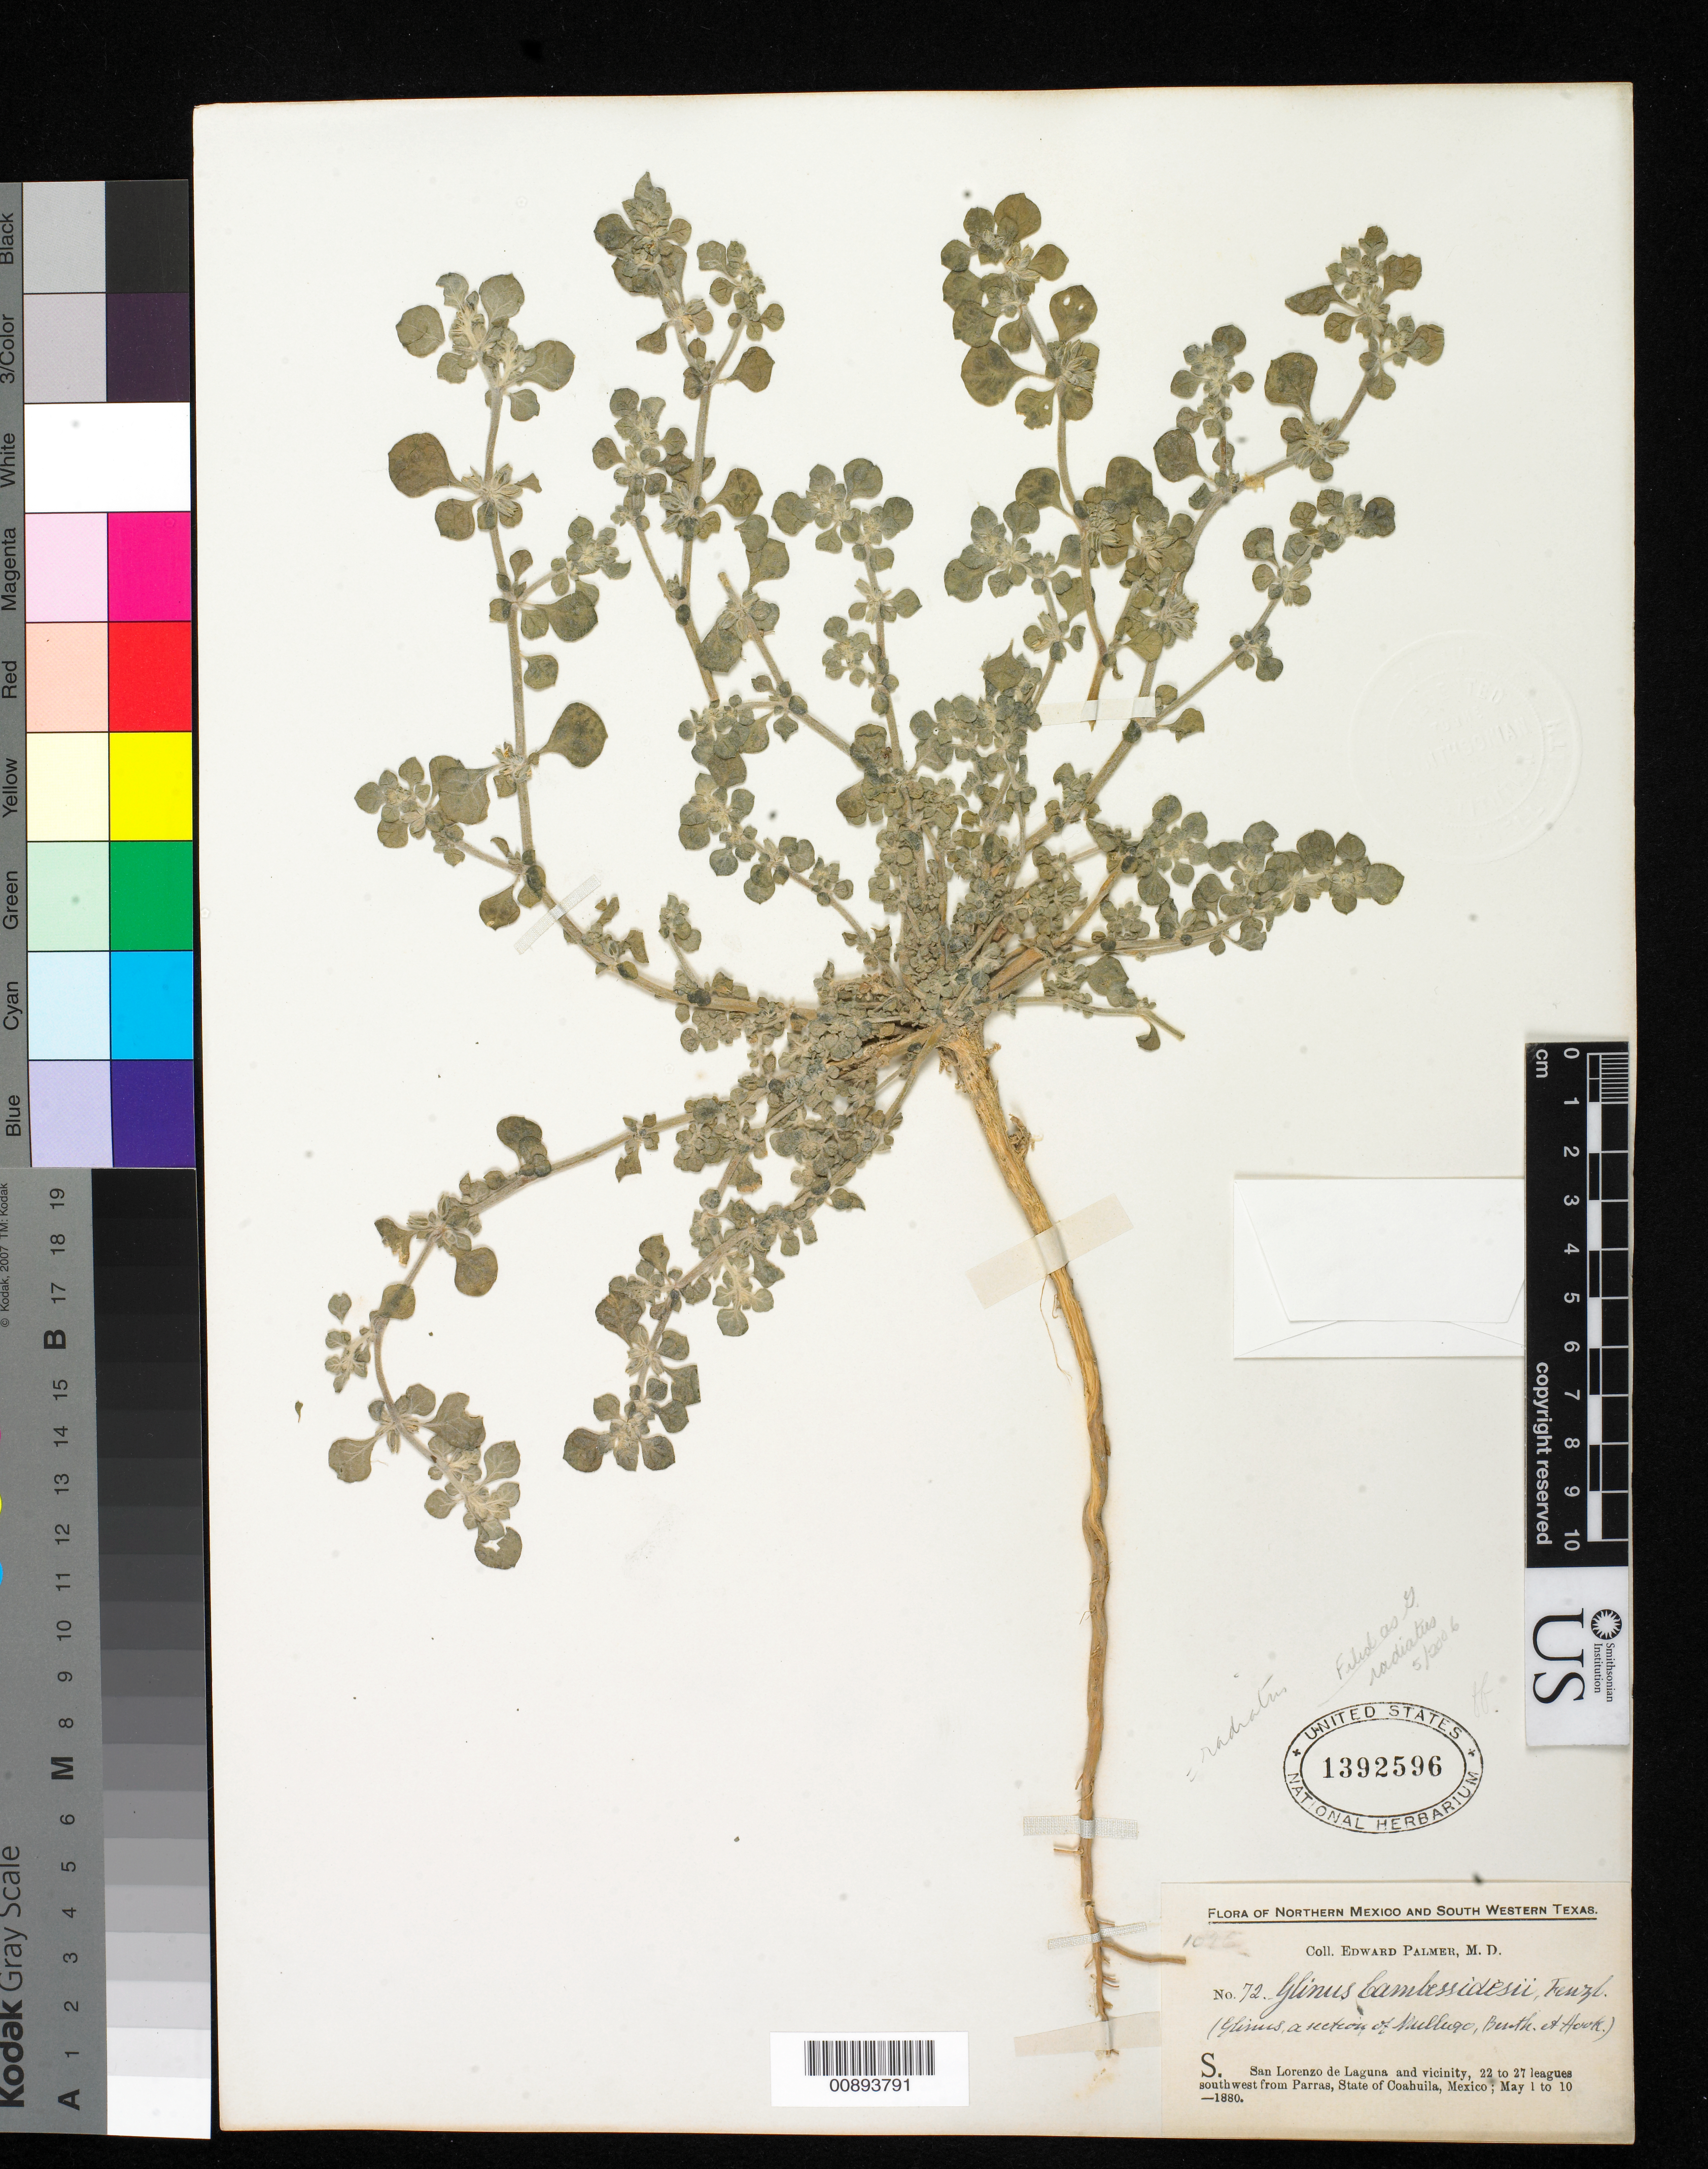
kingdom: Plantae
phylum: Tracheophyta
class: Magnoliopsida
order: Caryophyllales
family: Molluginaceae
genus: Glinus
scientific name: Glinus radiatus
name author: (Ruiz & Pav.) Rohrb.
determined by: Strong, Mark T., (BOT), Smithsonian Institution - National Museum of Natural History (UNITED STATES)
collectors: E. Palmer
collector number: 72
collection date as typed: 01 May 1880 to 10 May 1880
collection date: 1880-05-01/1880-05-10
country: Mexico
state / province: Coahuila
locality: S. San Lorenzo de Laguna and vicinity, 22 to 27 leagues southwest from Parras, Coahuila.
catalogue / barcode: US 1392596